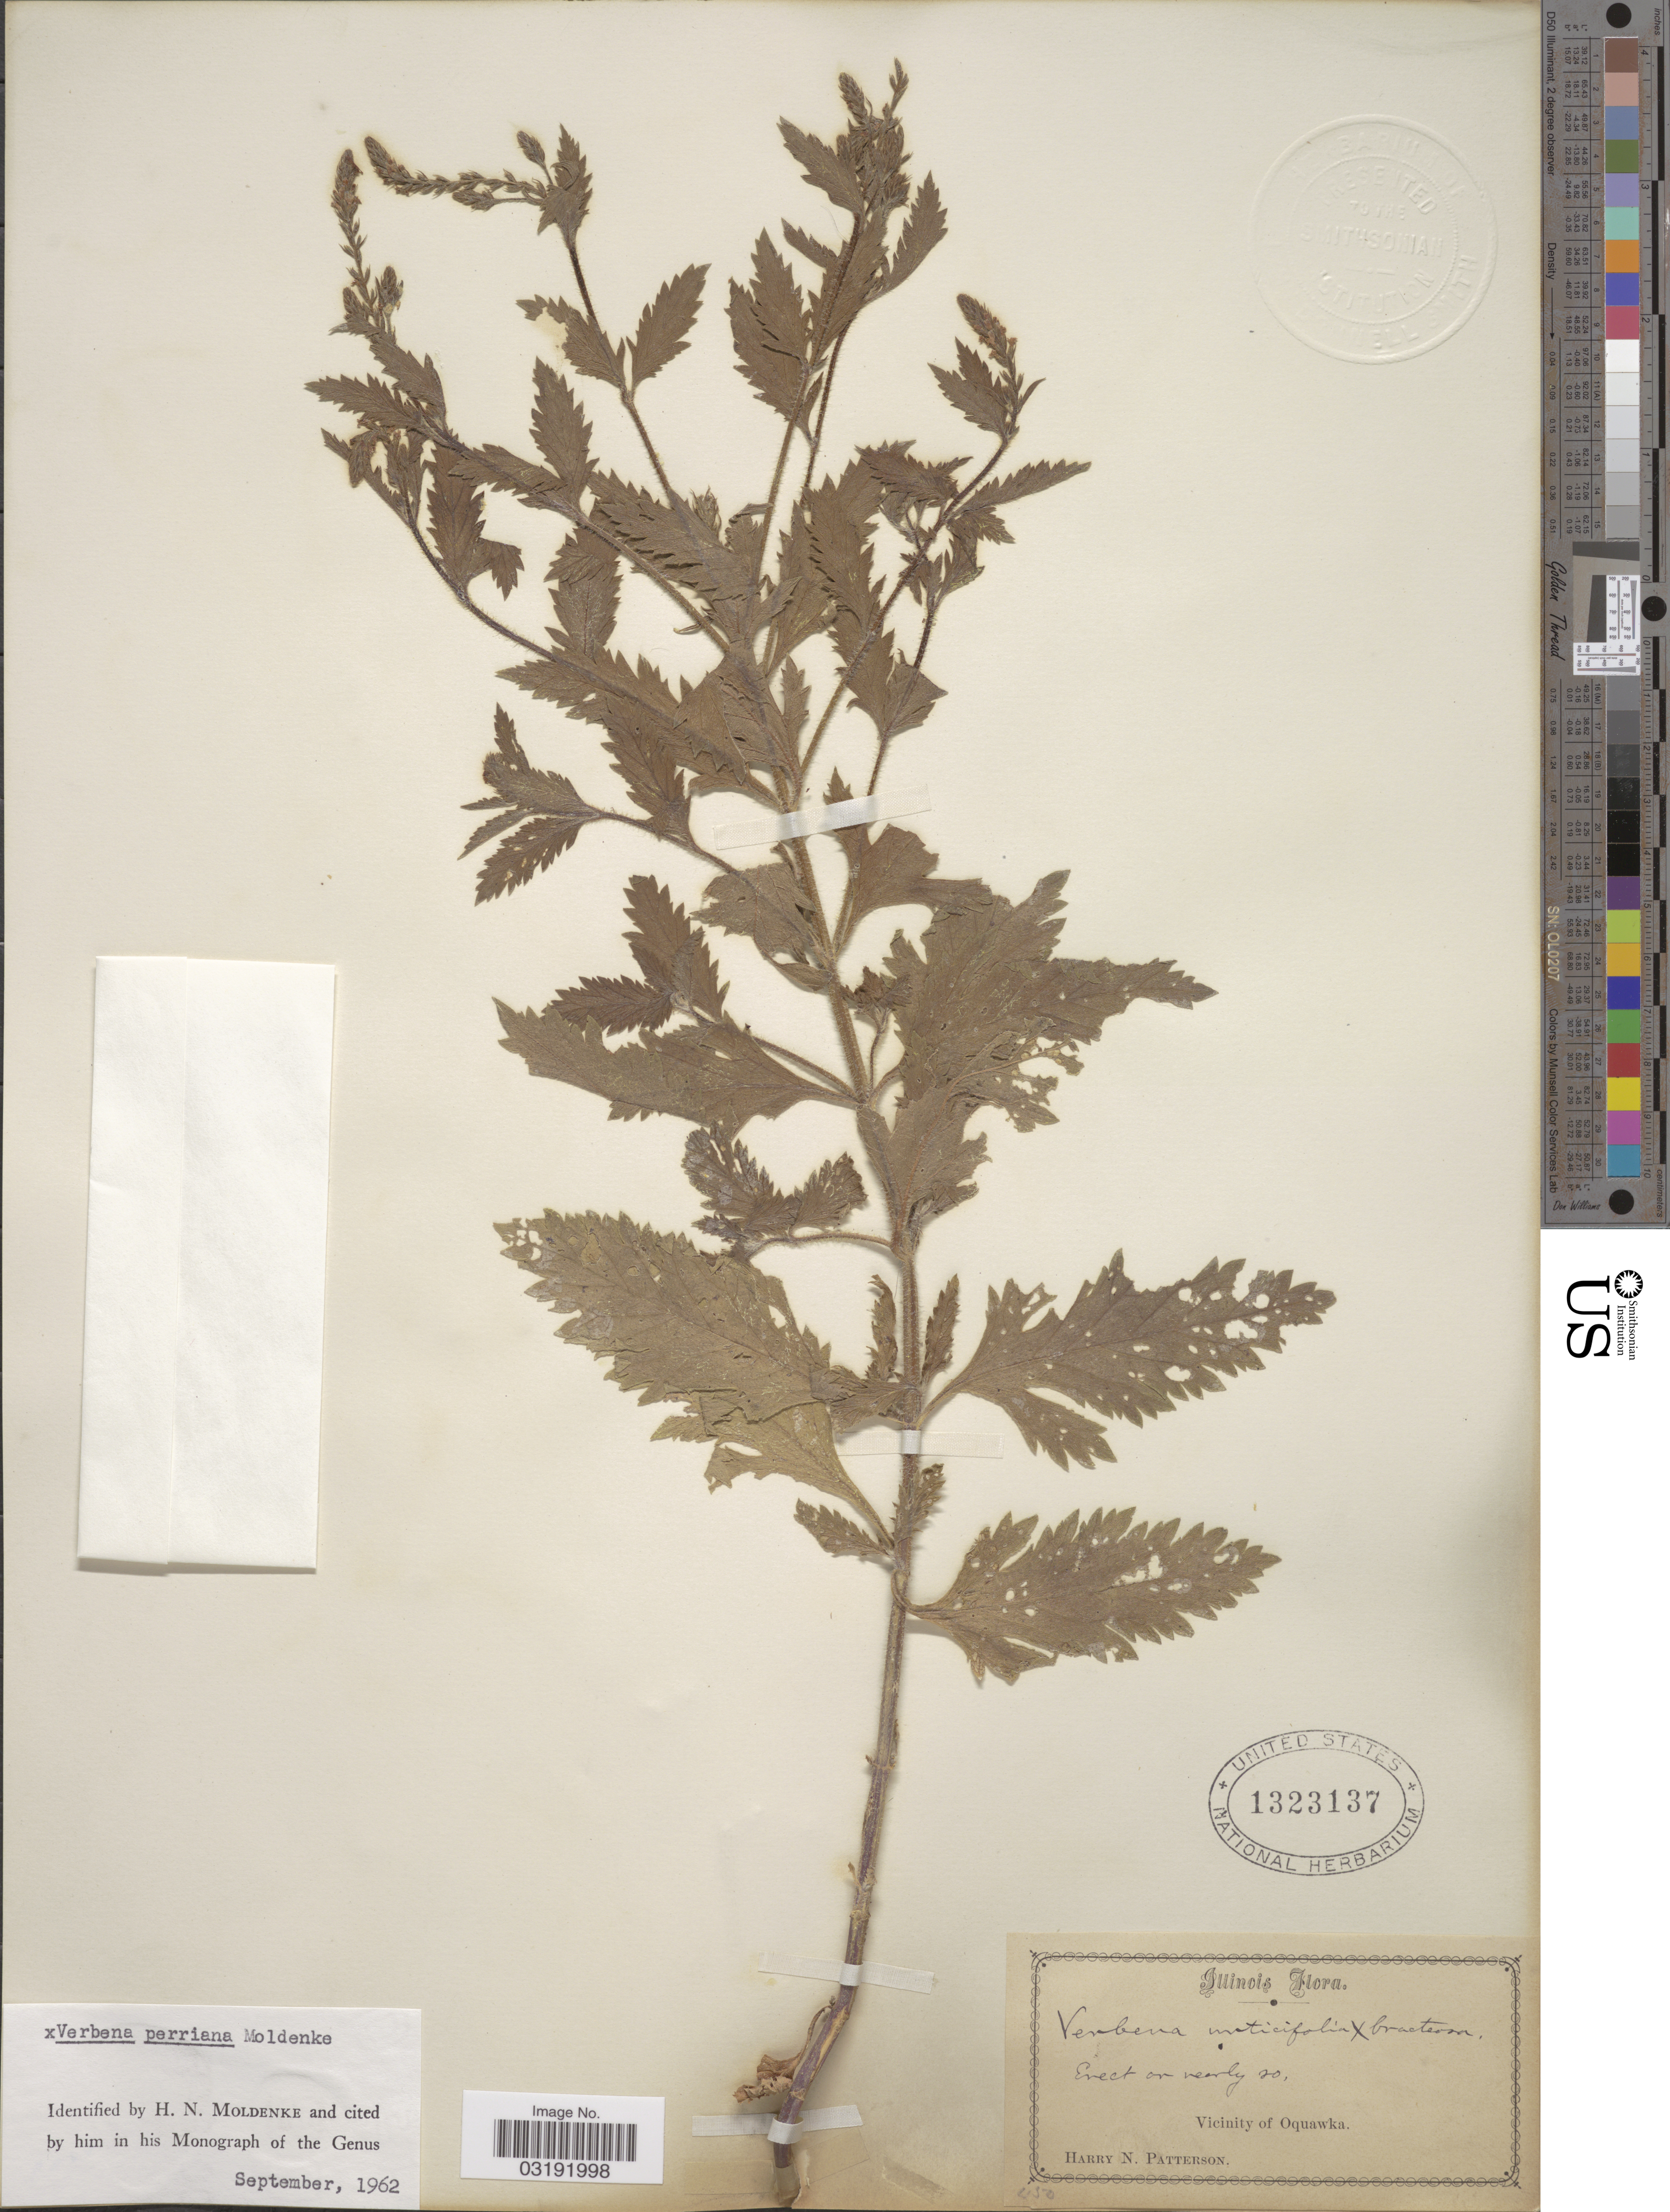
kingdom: Plantae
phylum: Tracheophyta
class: Magnoliopsida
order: Lamiales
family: Verbenaceae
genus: Verbena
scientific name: Verbena perriana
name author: Moldenke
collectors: H. N. Patterson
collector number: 450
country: United States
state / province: Illinois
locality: Vicinity of Oquawka.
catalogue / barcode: US 1323137